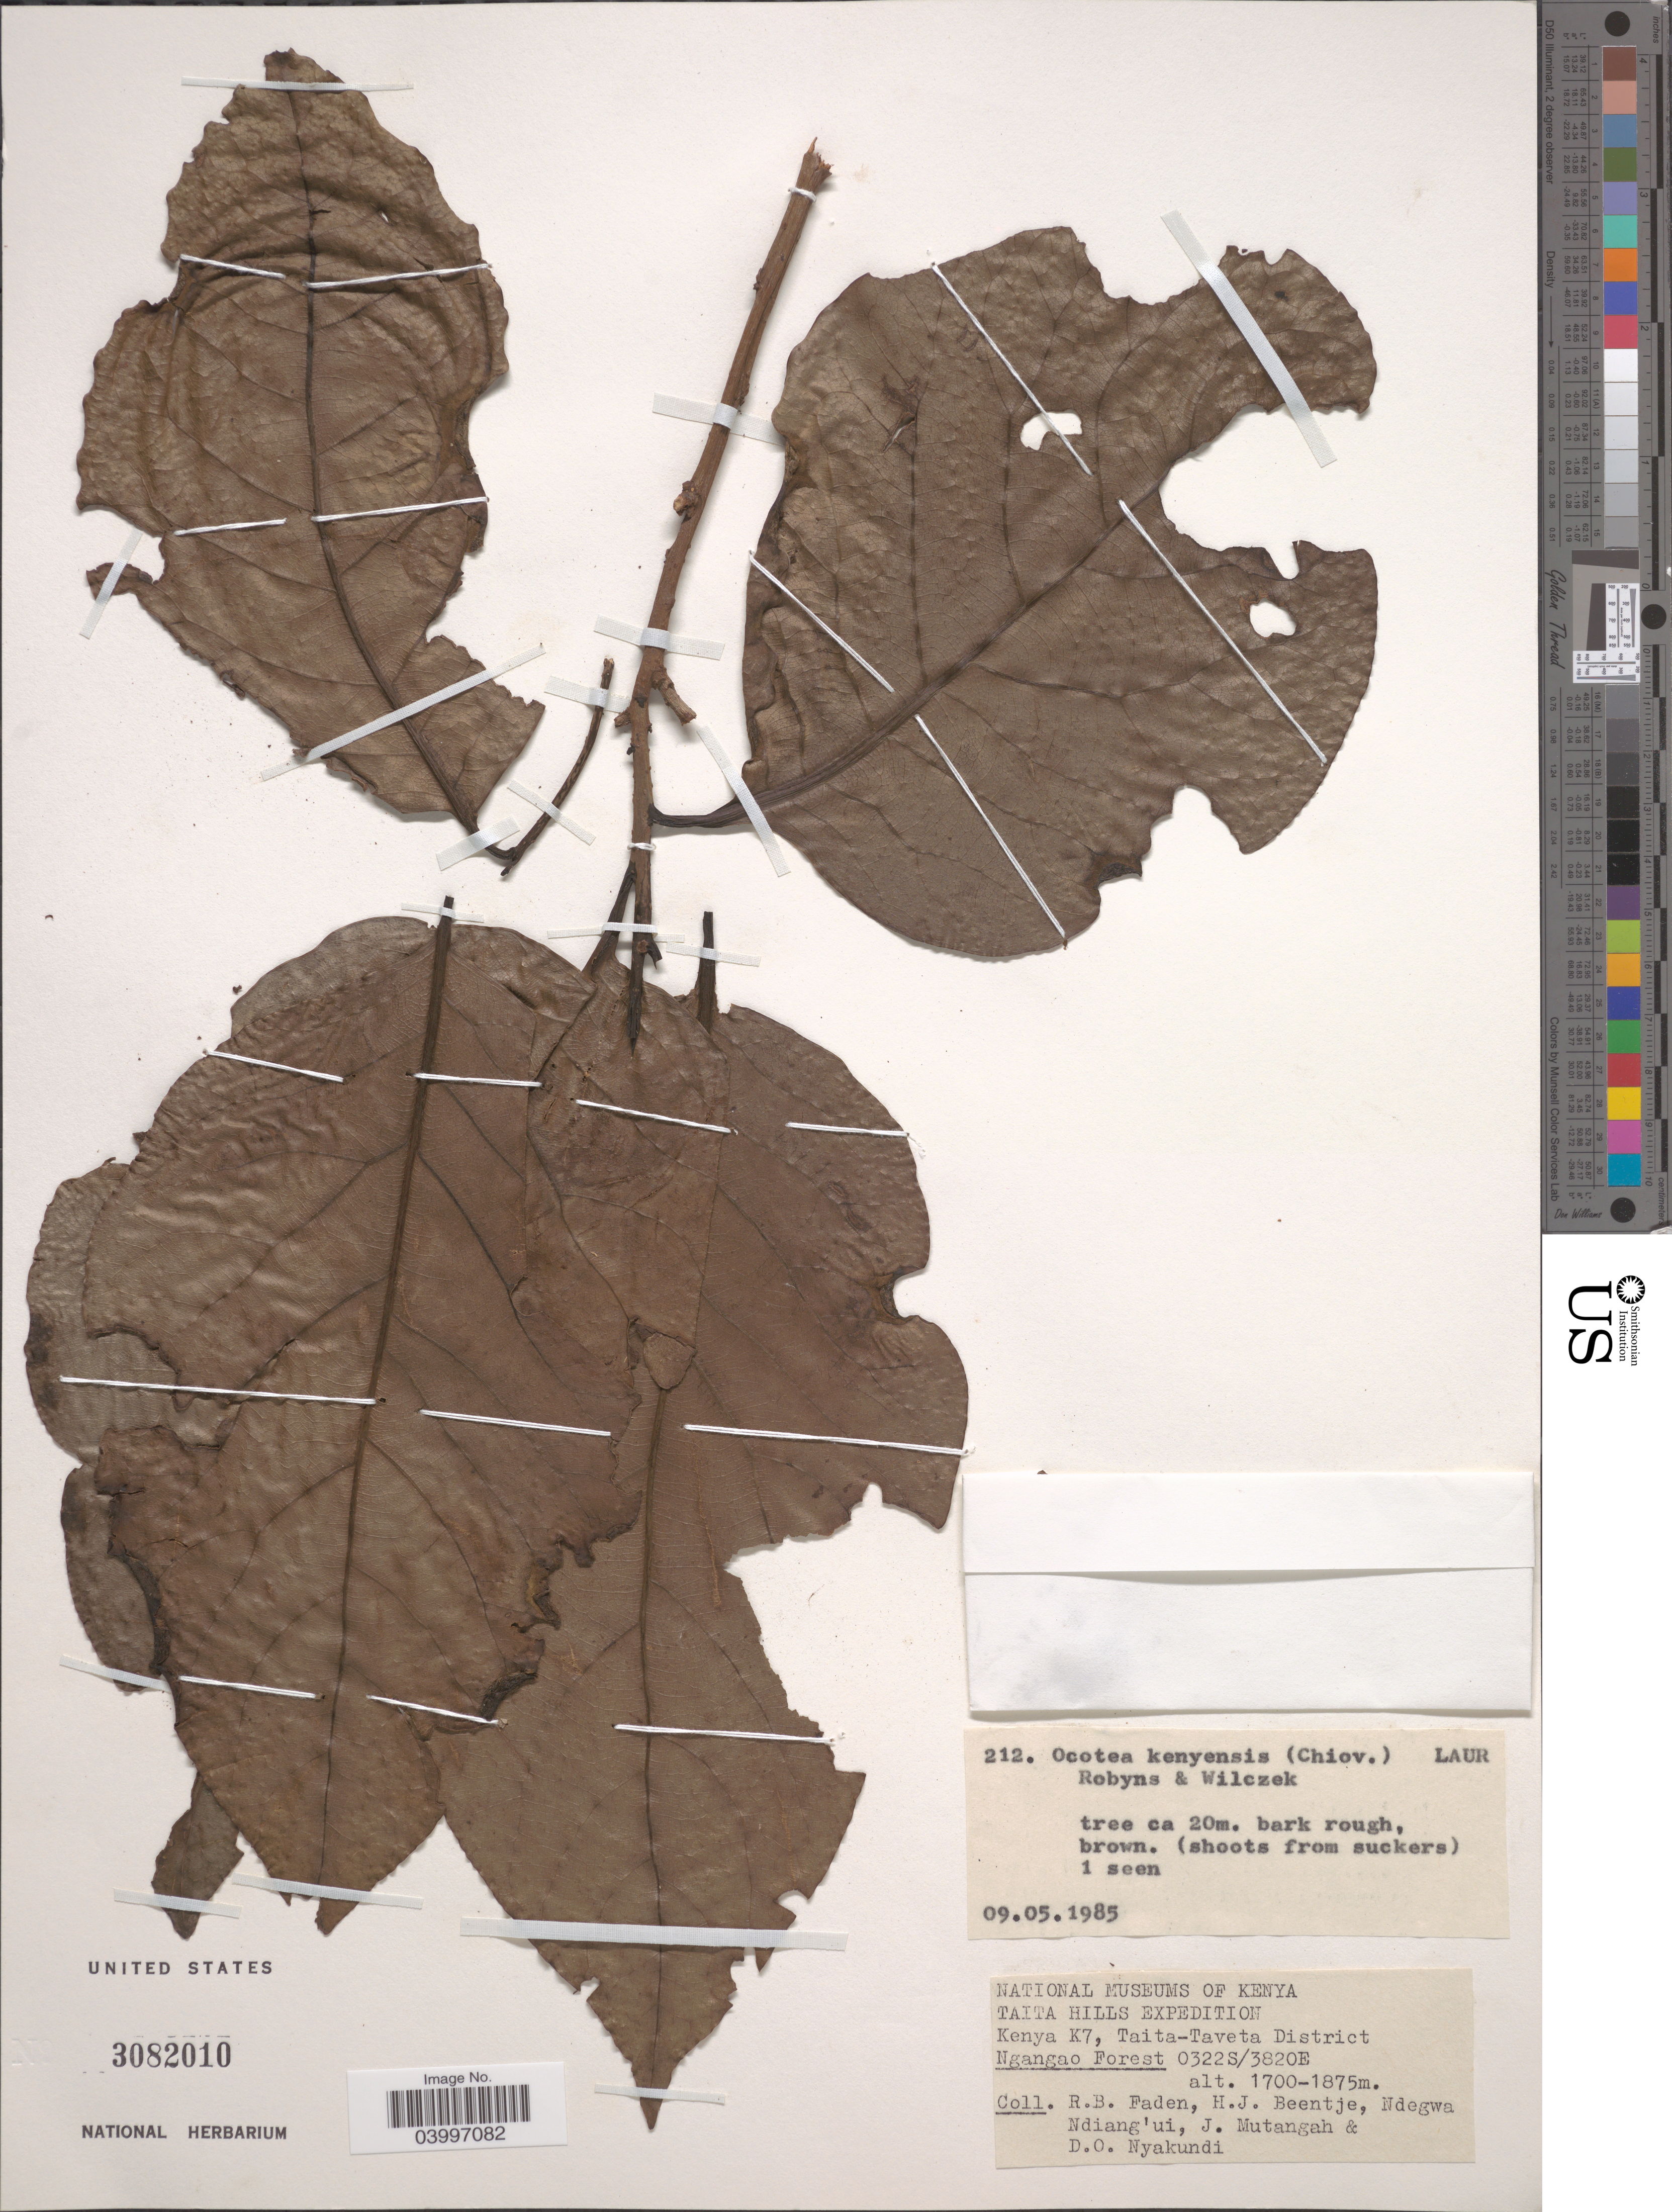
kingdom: Plantae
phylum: Tracheophyta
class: Magnoliopsida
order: Laurales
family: Lauraceae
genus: Ocotea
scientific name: Ocotea kenyensis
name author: (Chiov. & Nees) Robyns & R. Wilczek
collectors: R. B. Faden, H. J. Beentje, Ndegwa Ndiang'ui, J. Mutangah & D. Nyakundi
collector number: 212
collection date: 1985-05-09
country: Kenya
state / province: Taita Taveta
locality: Taita Hills. Kenya K7, Taita-Taveta District. Ngangao Forest 0322S/3820E.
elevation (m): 1700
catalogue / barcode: US 3082010